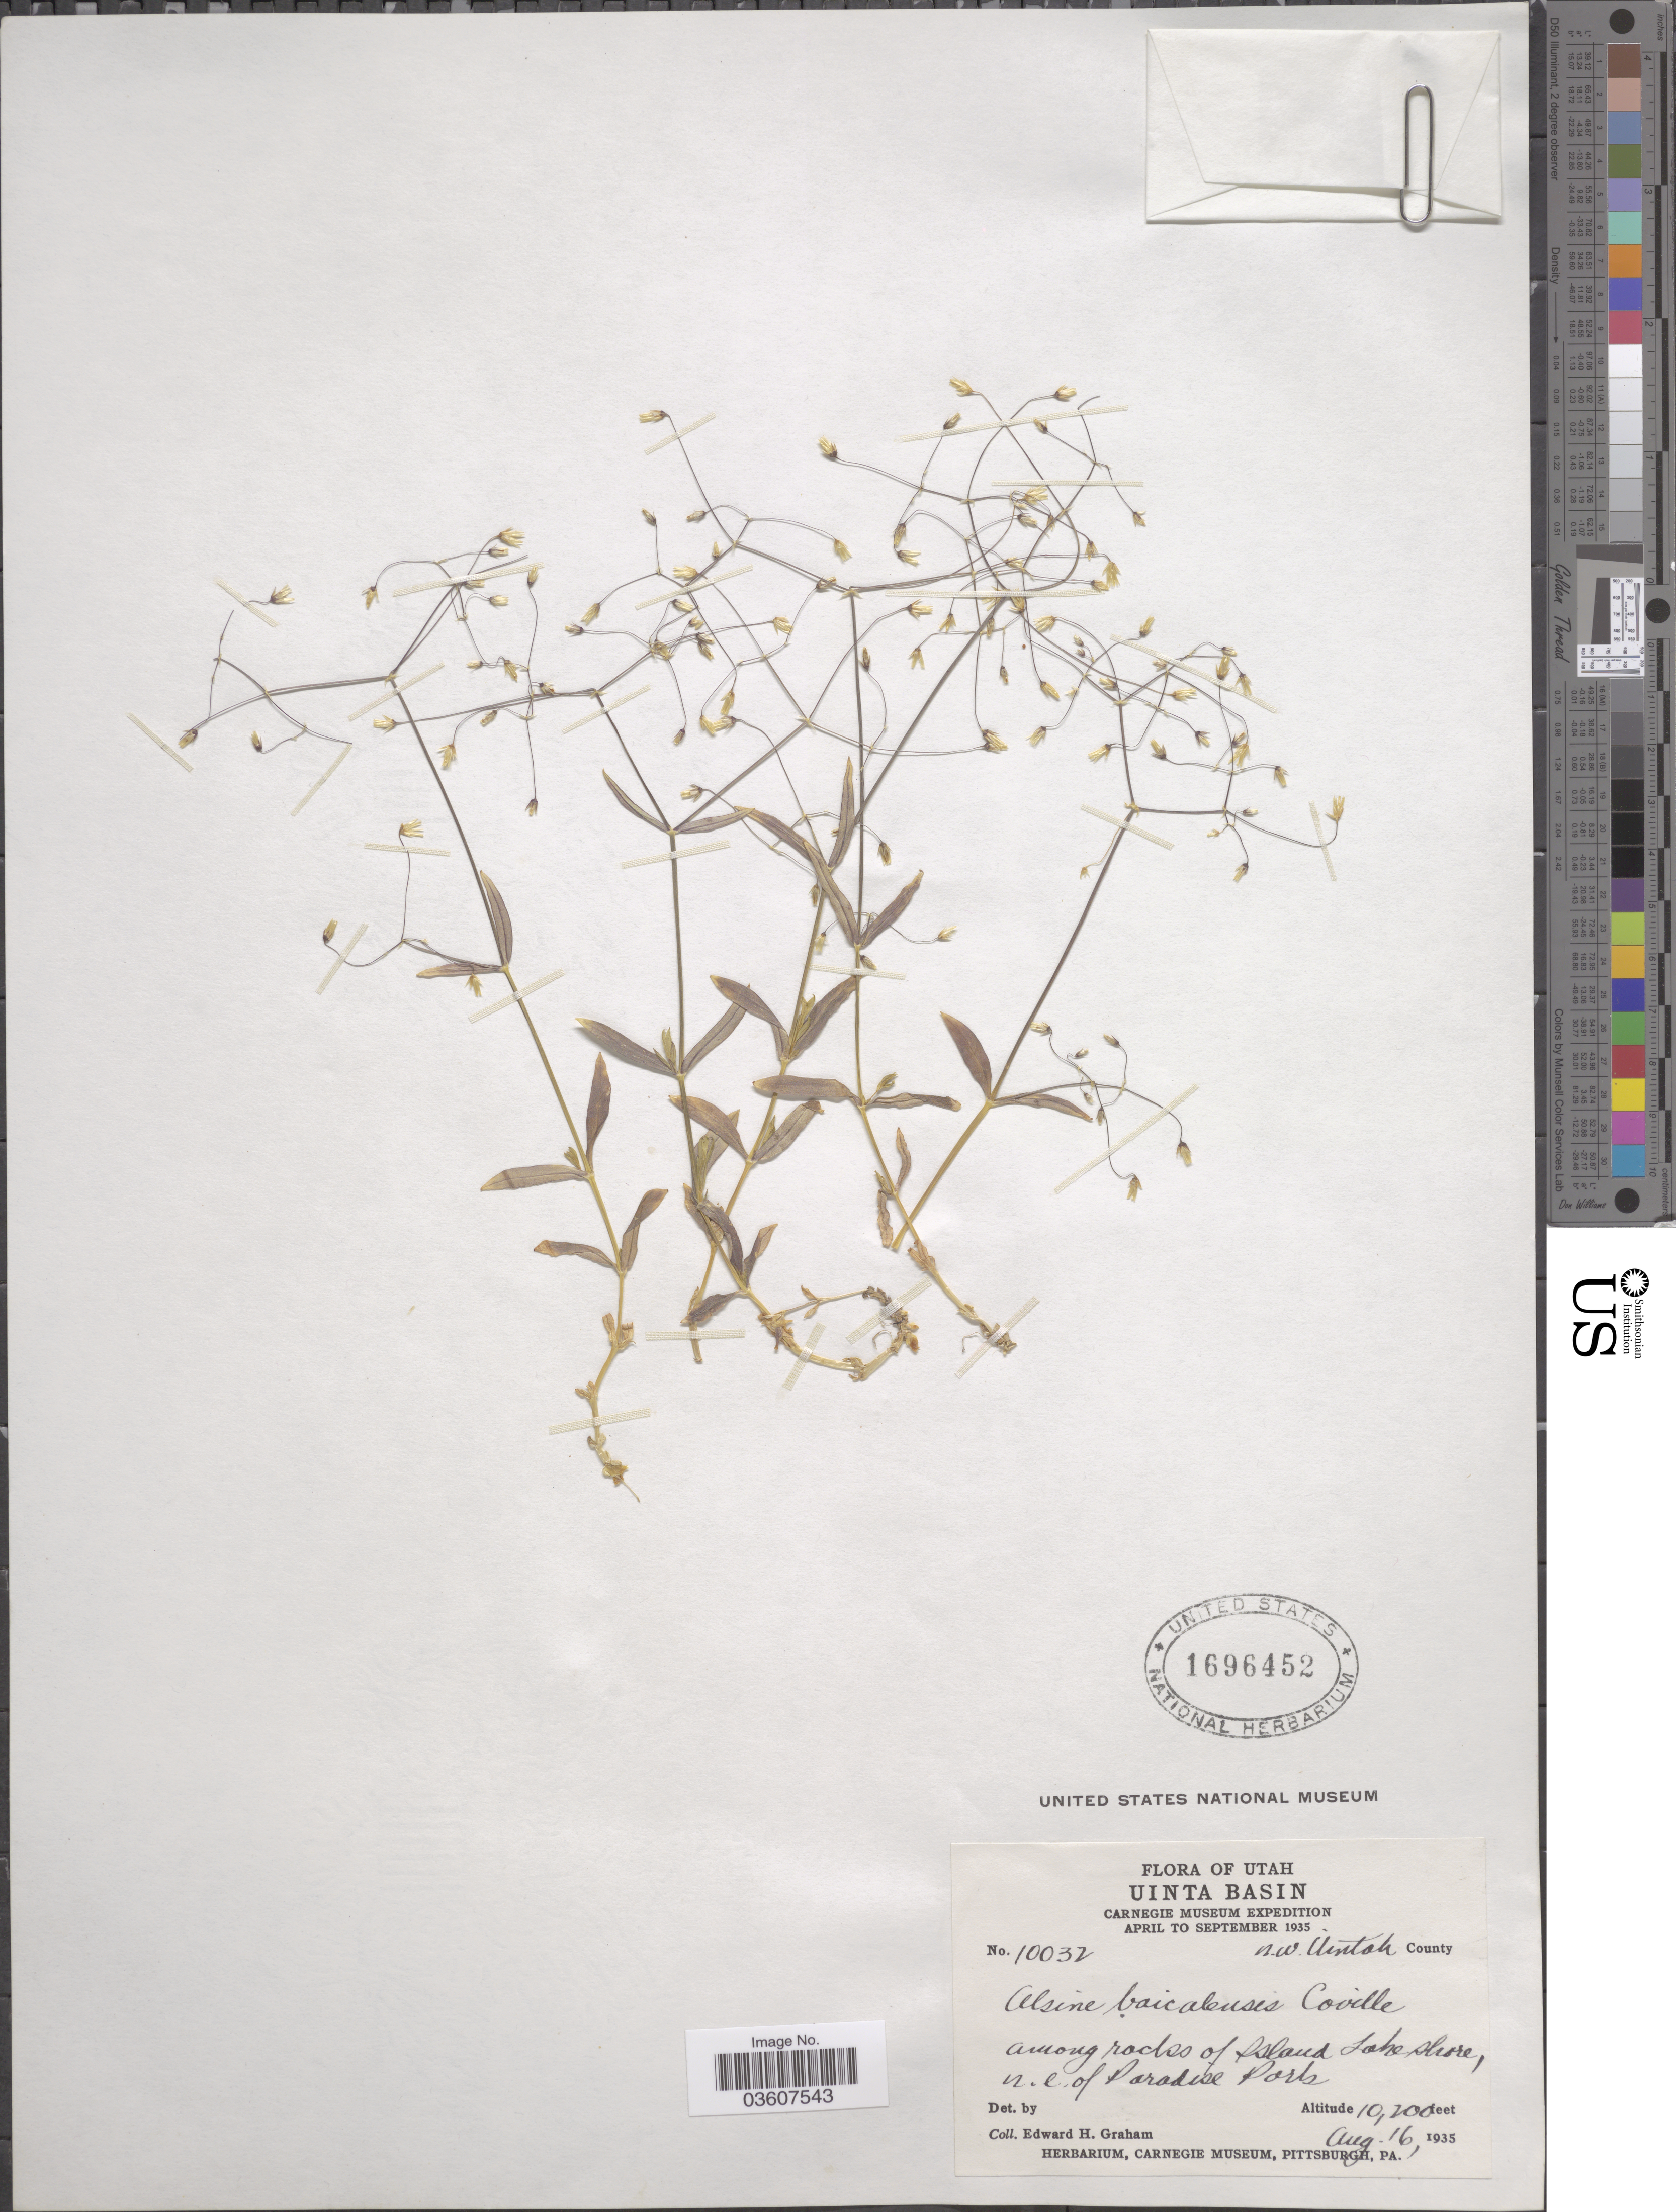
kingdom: Plantae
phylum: Tracheophyta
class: Magnoliopsida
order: Caryophyllales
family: Caryophyllaceae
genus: Stellaria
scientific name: Stellaria umbellata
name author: Turcz.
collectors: E. H. Graham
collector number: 10032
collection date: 1935-08-16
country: United States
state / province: Utah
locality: Uinta Basin. N.W. Uintah County. Among rocks of Island Lake shore, n.e. of Paradise Park.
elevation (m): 3109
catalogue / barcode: US 1696452